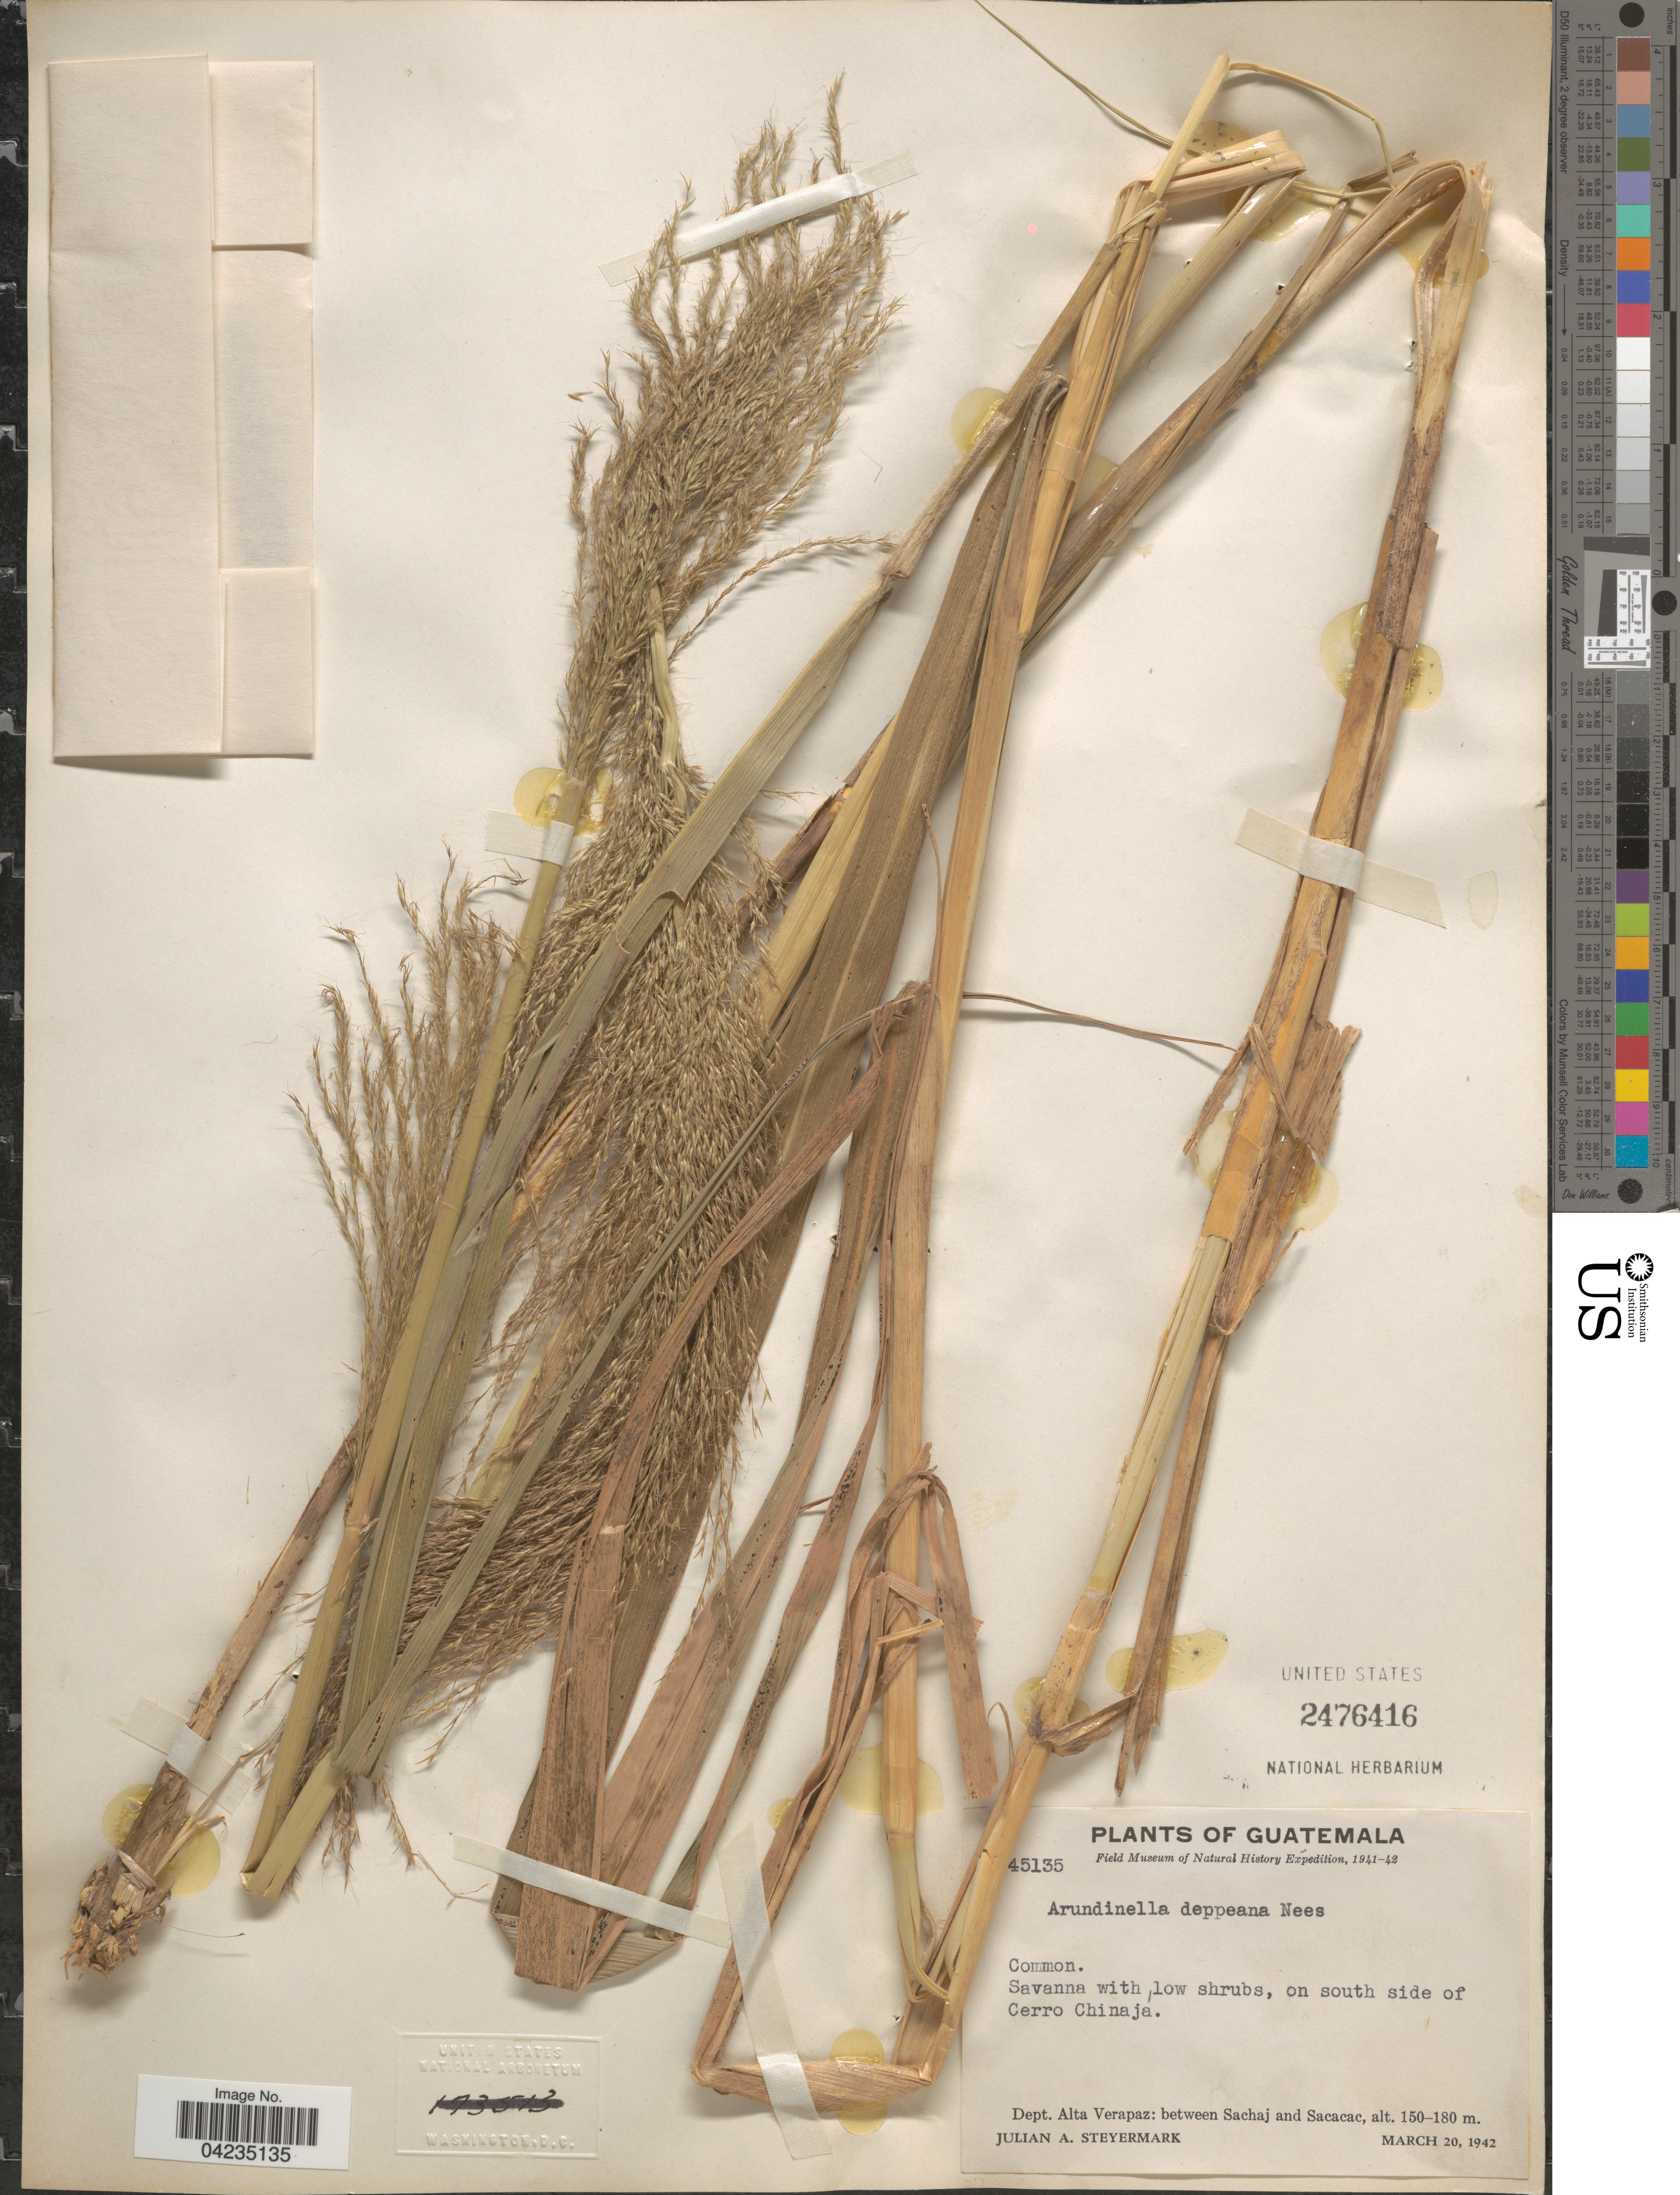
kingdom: Plantae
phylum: Tracheophyta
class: Liliopsida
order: Poales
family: Poaceae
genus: Arundinella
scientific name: Arundinella deppeana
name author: Nees ex Steud.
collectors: J. Steyermark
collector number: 45135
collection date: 1942-03-20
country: Guatemala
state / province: Alta Verapaz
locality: Field Museum of Natural History Expedition, 1941-42. On south side of Cerro Chinaja. Dept. Alta Verapaz: between Sachaj and Sacacac.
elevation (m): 150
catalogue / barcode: US 2476416